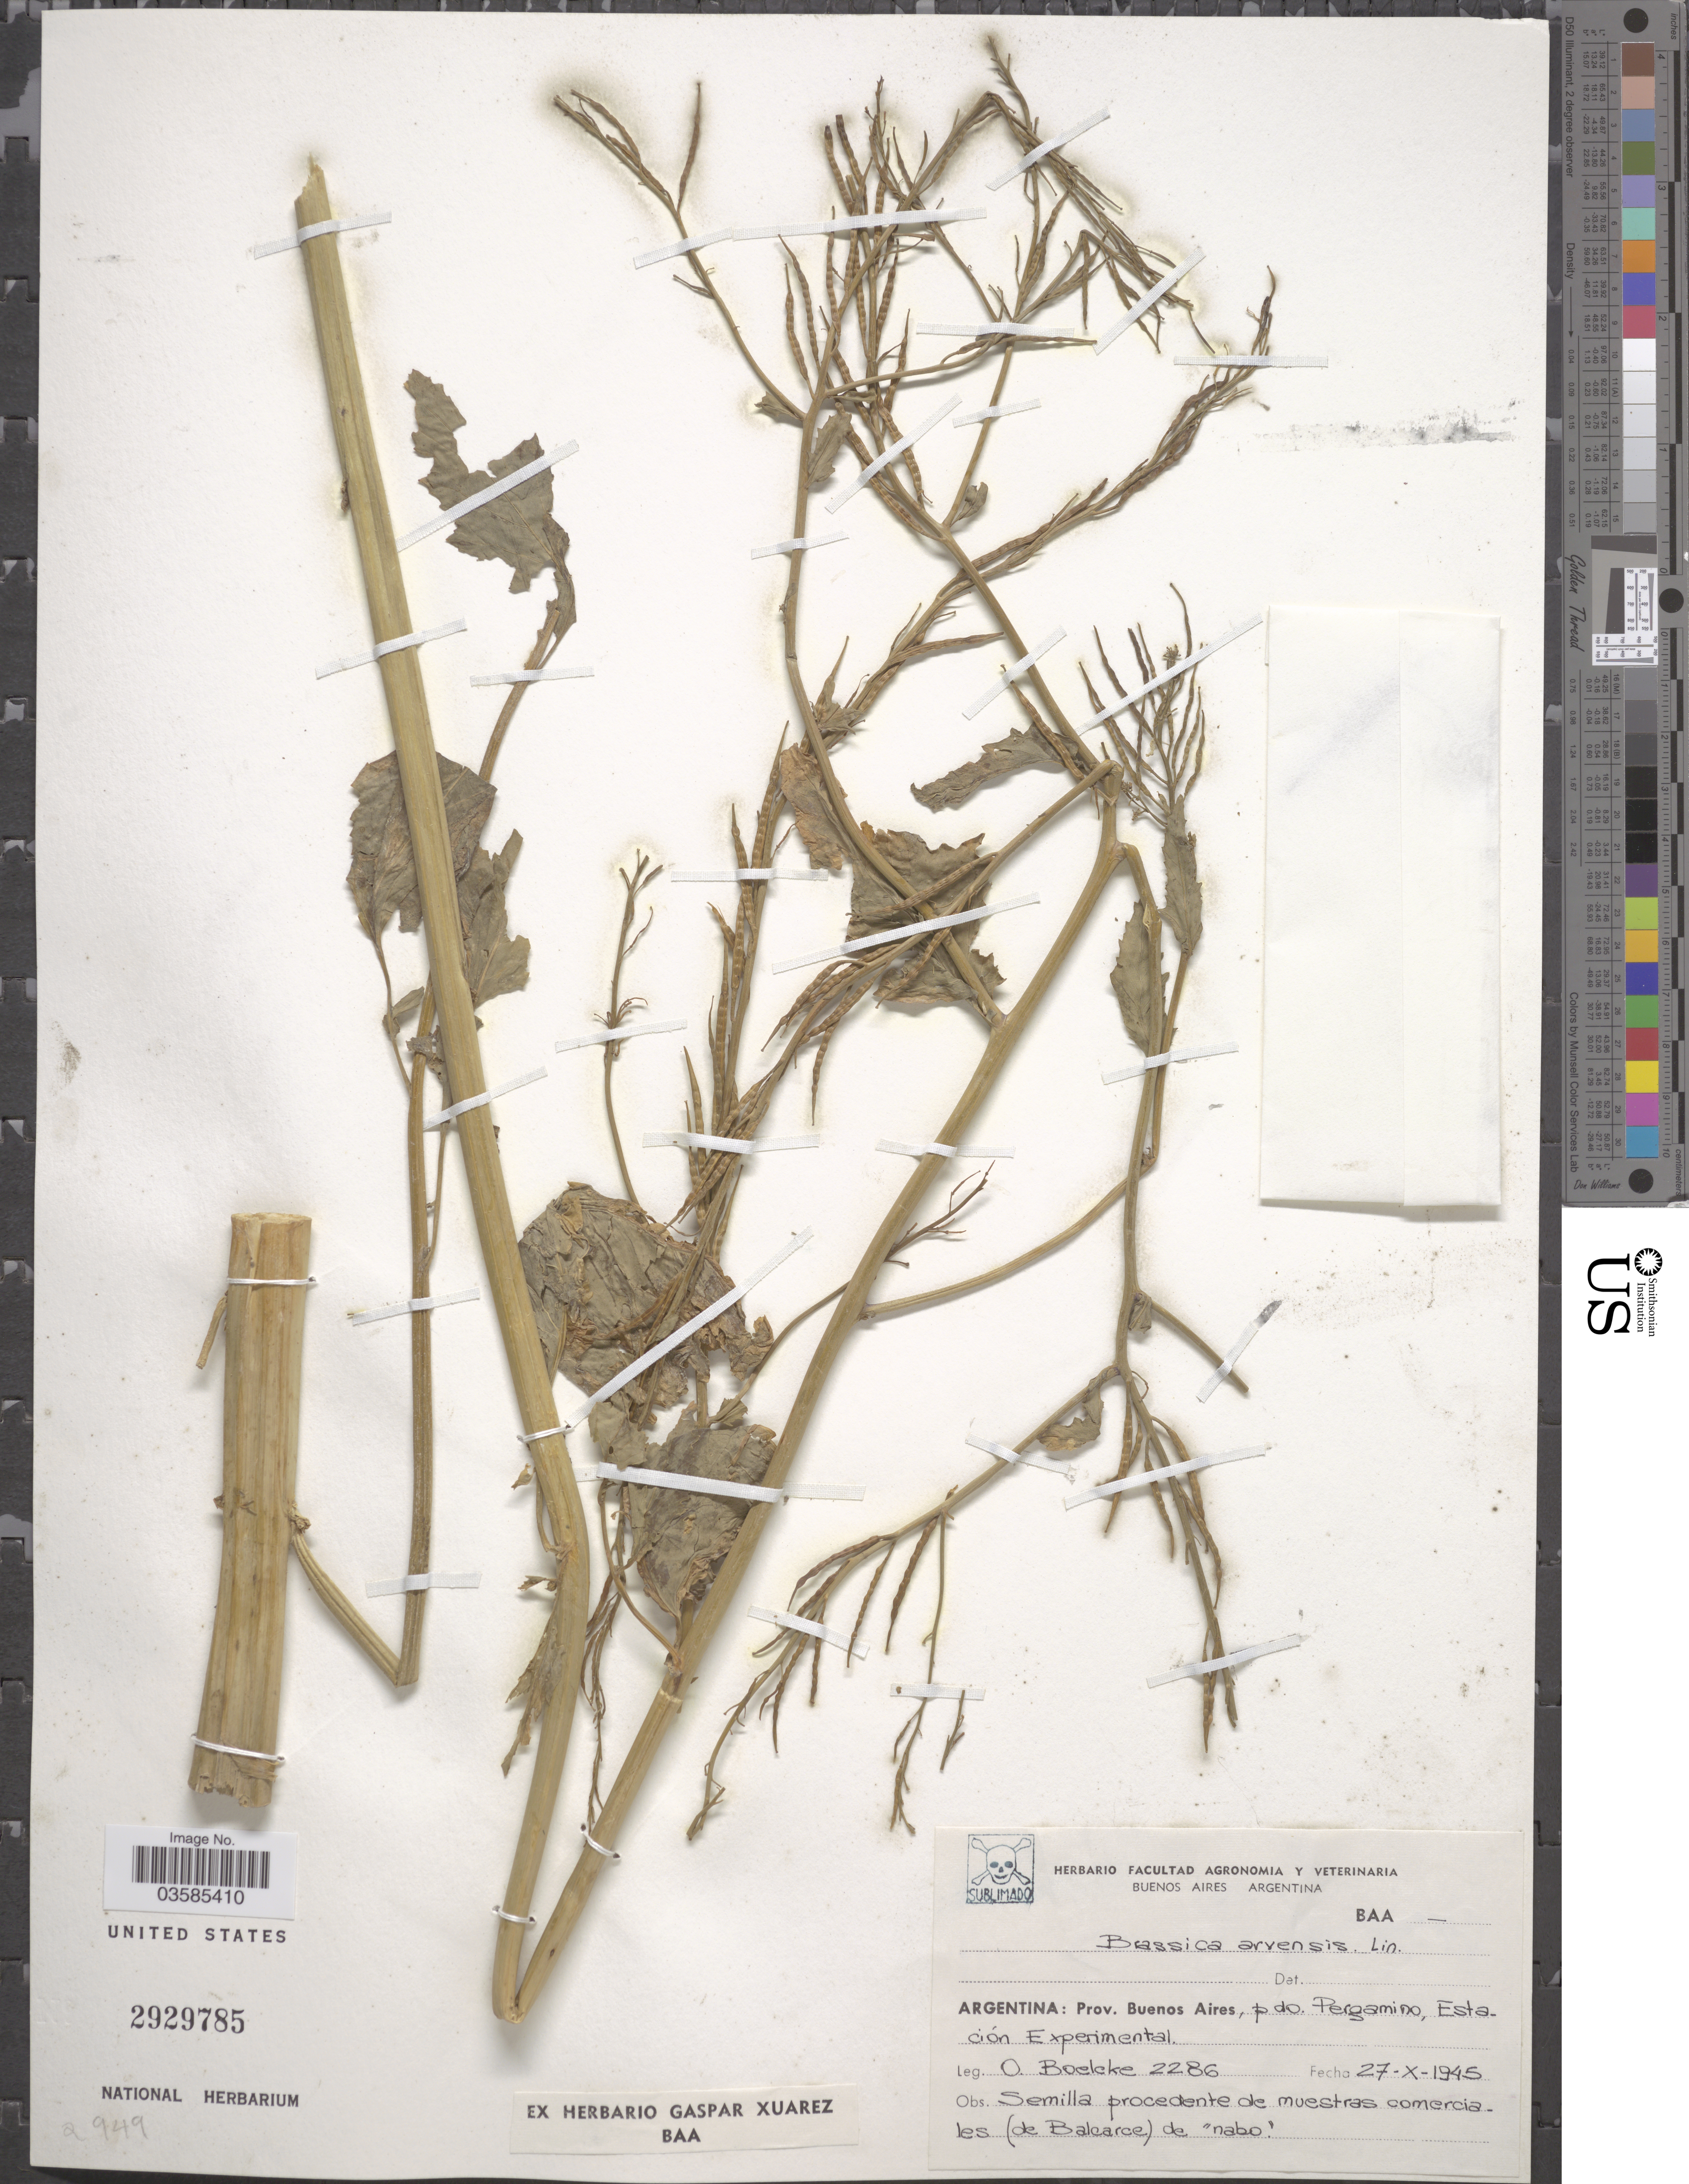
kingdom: Plantae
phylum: Tracheophyta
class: Magnoliopsida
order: Brassicales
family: Brassicaceae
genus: Brassica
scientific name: Brassica arvensis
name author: L.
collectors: O. Boelcke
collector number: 2286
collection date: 1945-10-27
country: Argentina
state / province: Buenos Aires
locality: Pdo. Pergamino, Estación Experimental.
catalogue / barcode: US 2929785